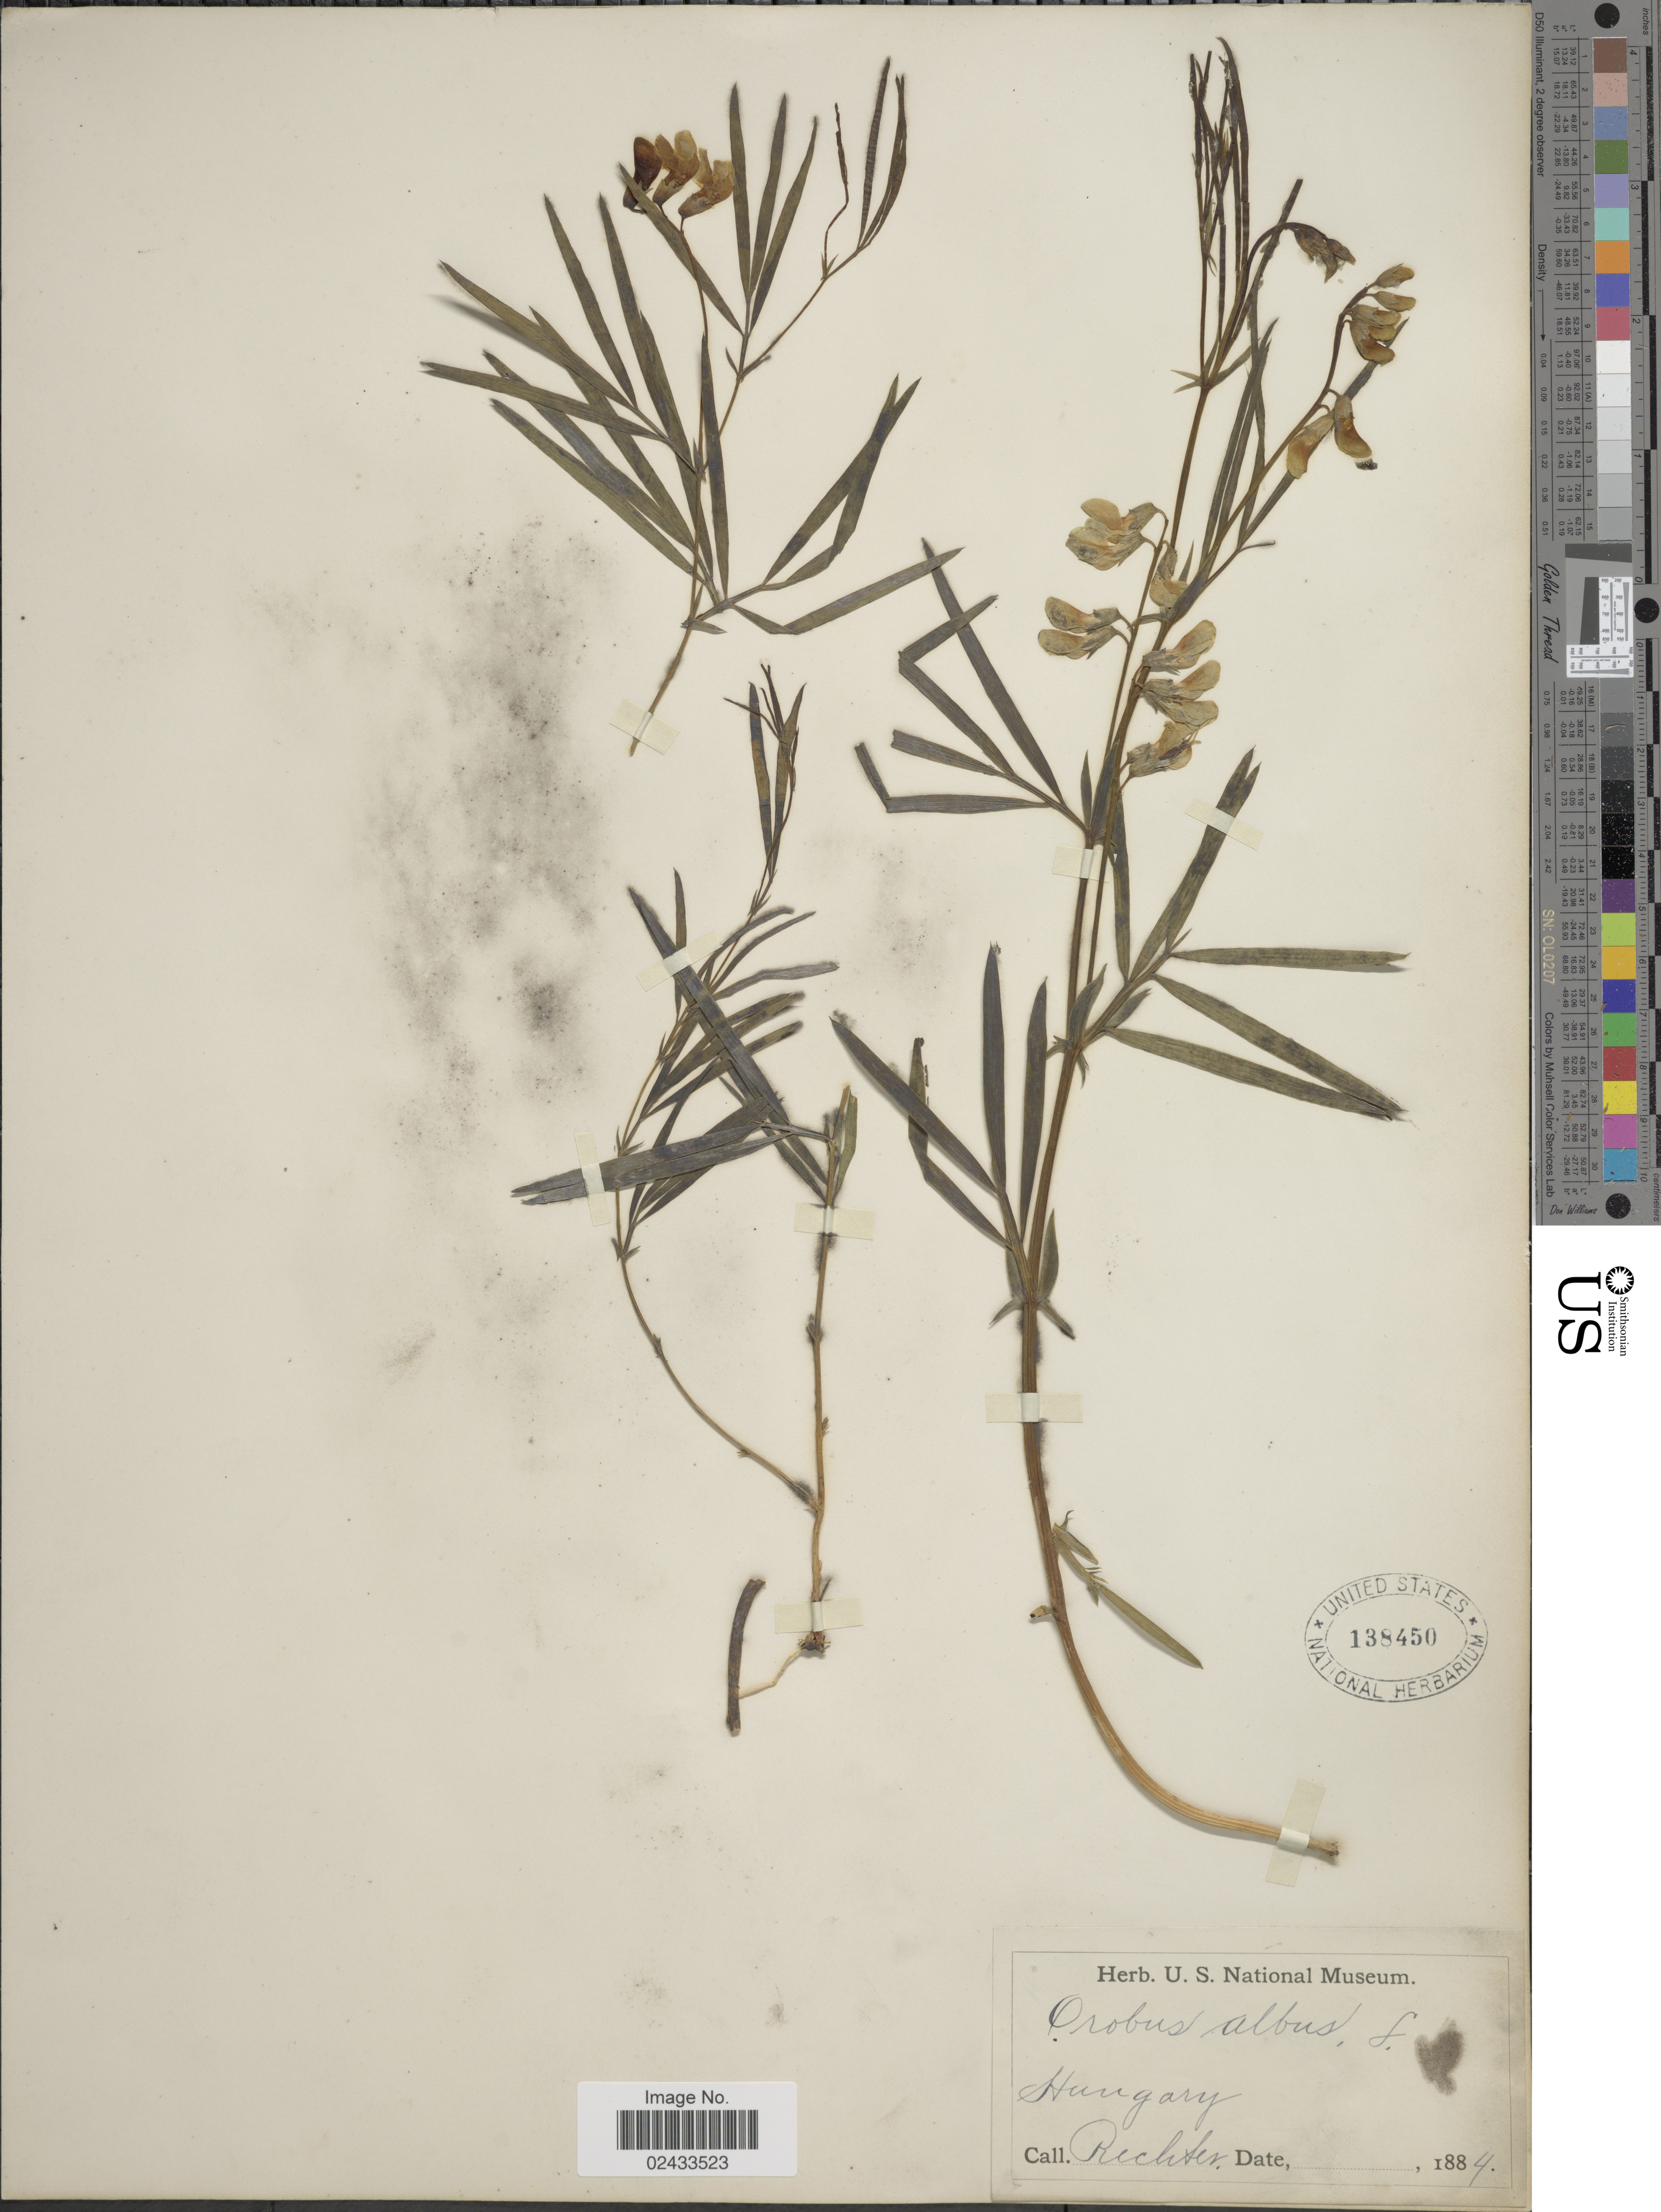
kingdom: Plantae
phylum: Tracheophyta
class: Magnoliopsida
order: Fabales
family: Fabaceae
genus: Lathyrus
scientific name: Lathyrus pannonicus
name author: (Jacq.) Garcke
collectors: Rechter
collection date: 1884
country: Hungary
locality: Hungary.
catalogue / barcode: US 138450